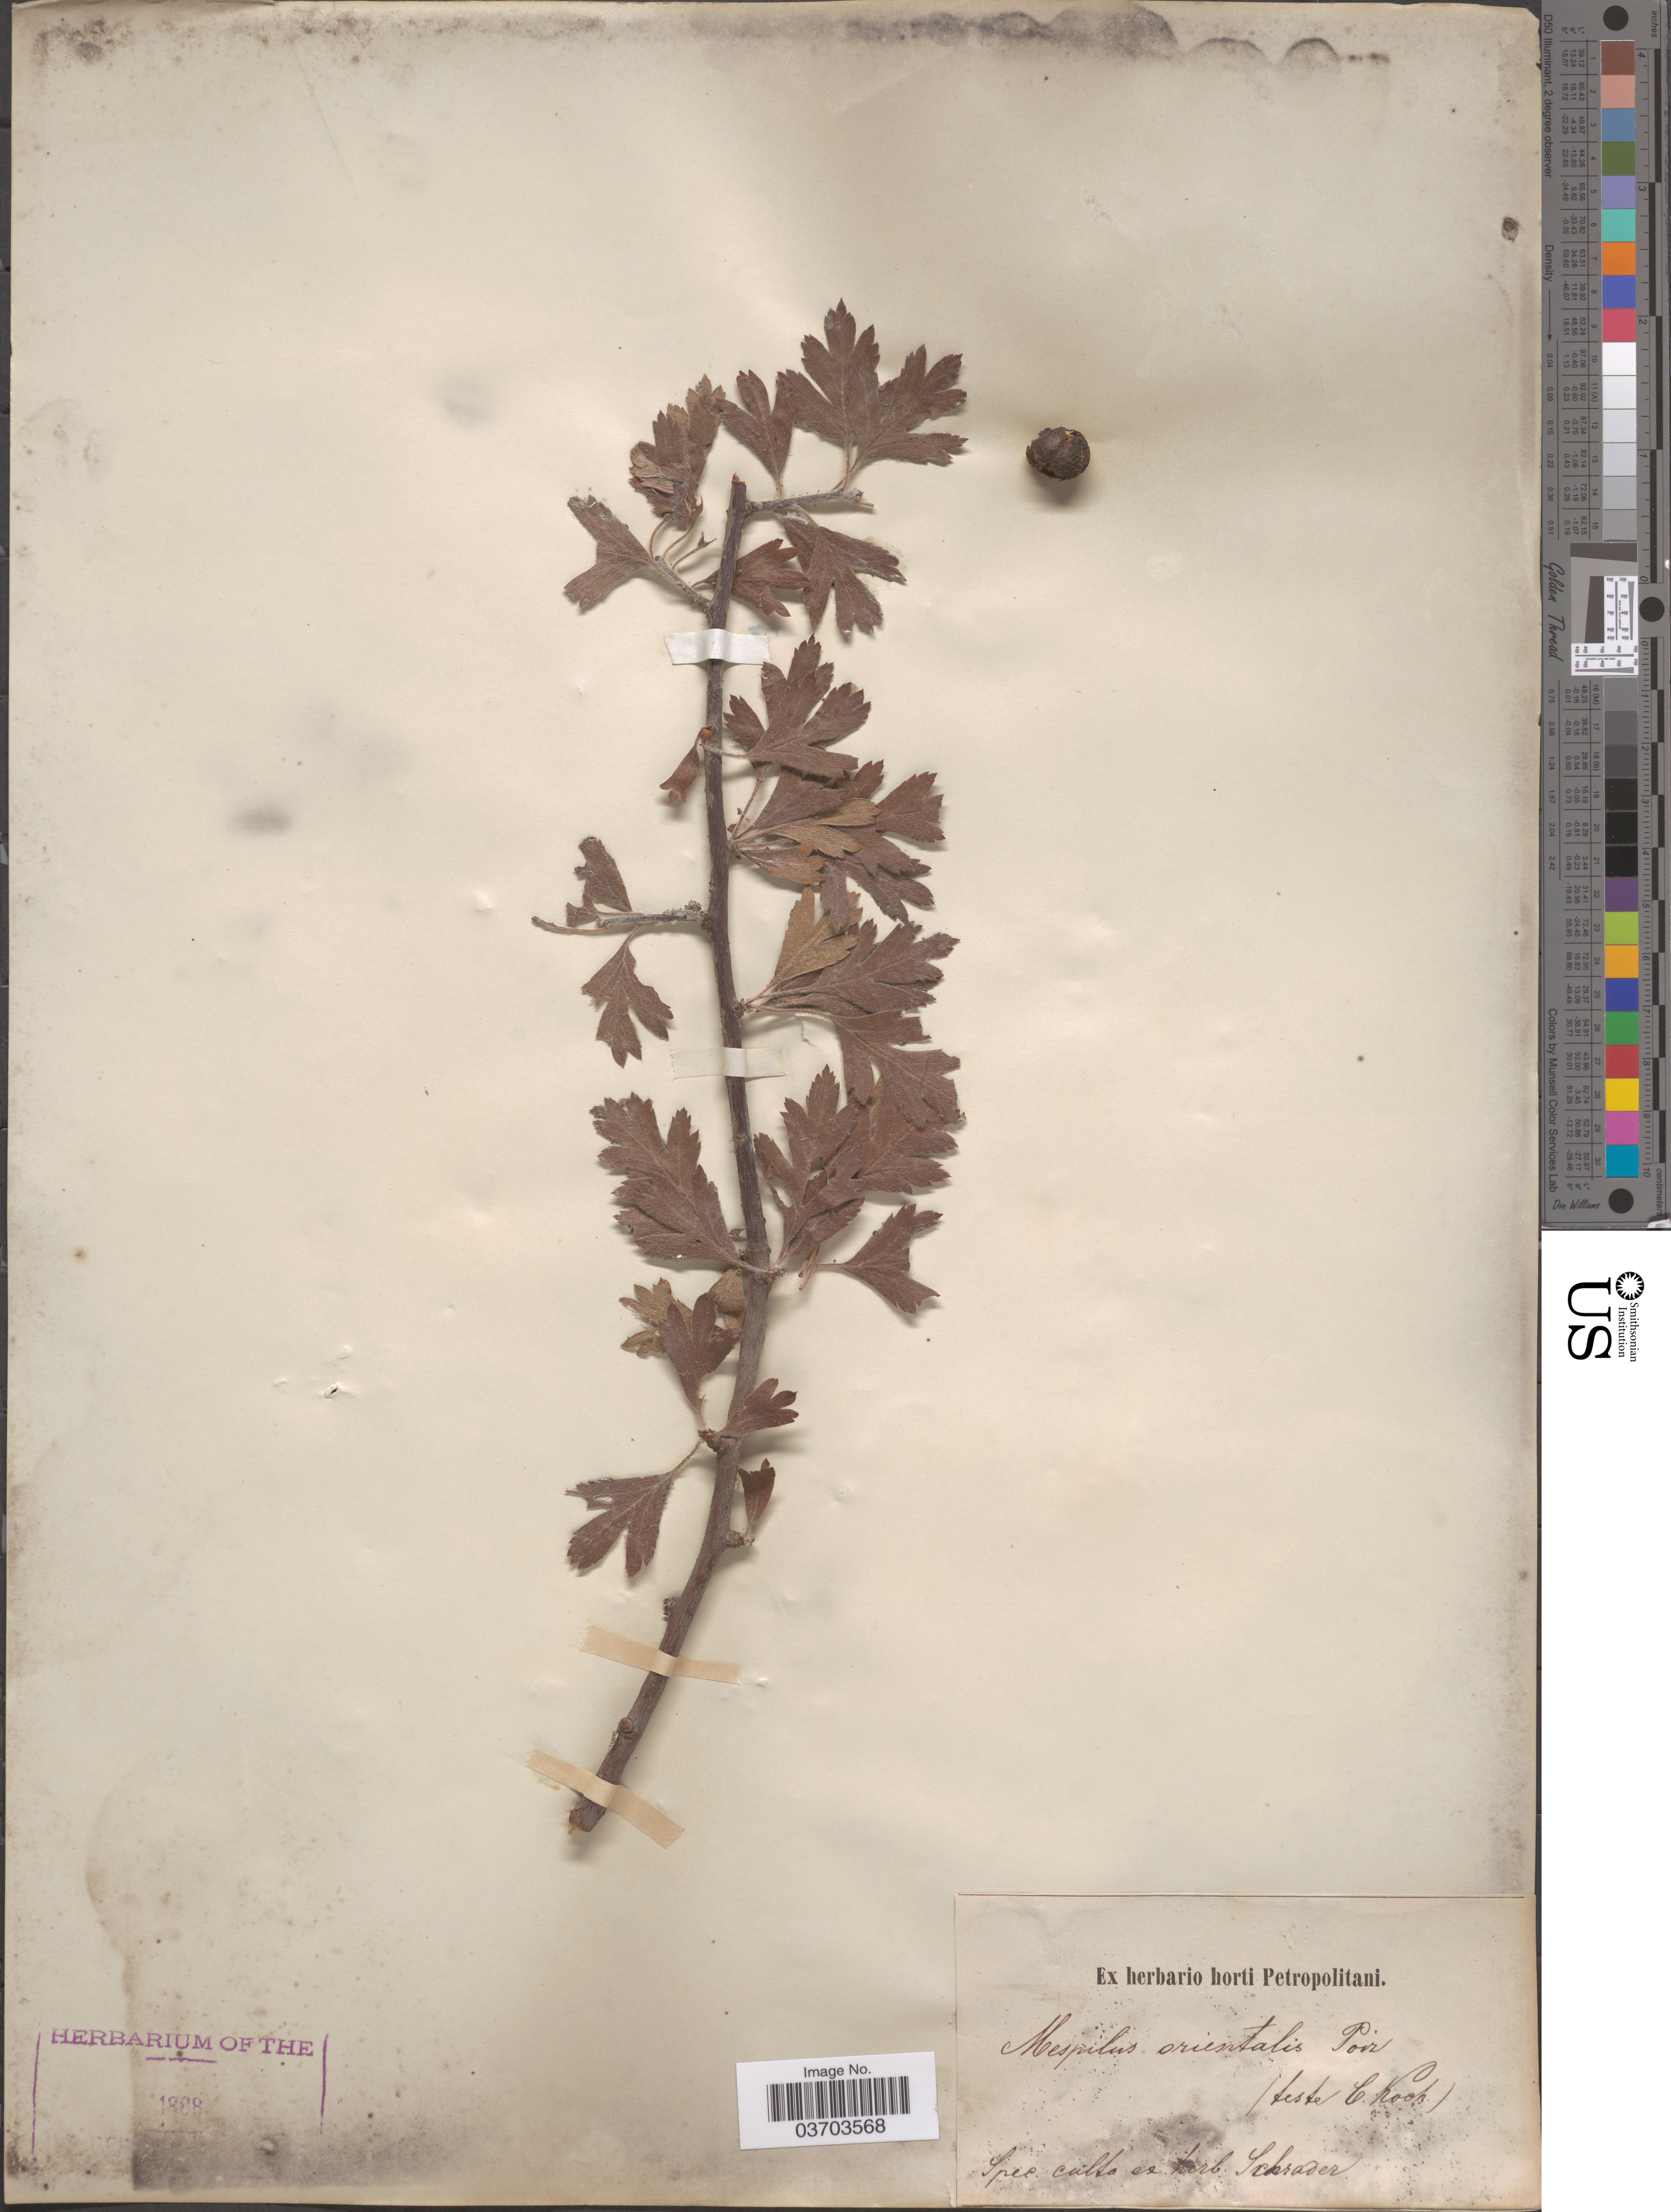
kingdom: Plantae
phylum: Tracheophyta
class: Magnoliopsida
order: Rosales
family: Rosaceae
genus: Crataegus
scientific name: Crataegus orientalis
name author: M. Bieb.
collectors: ex herb. Schrader